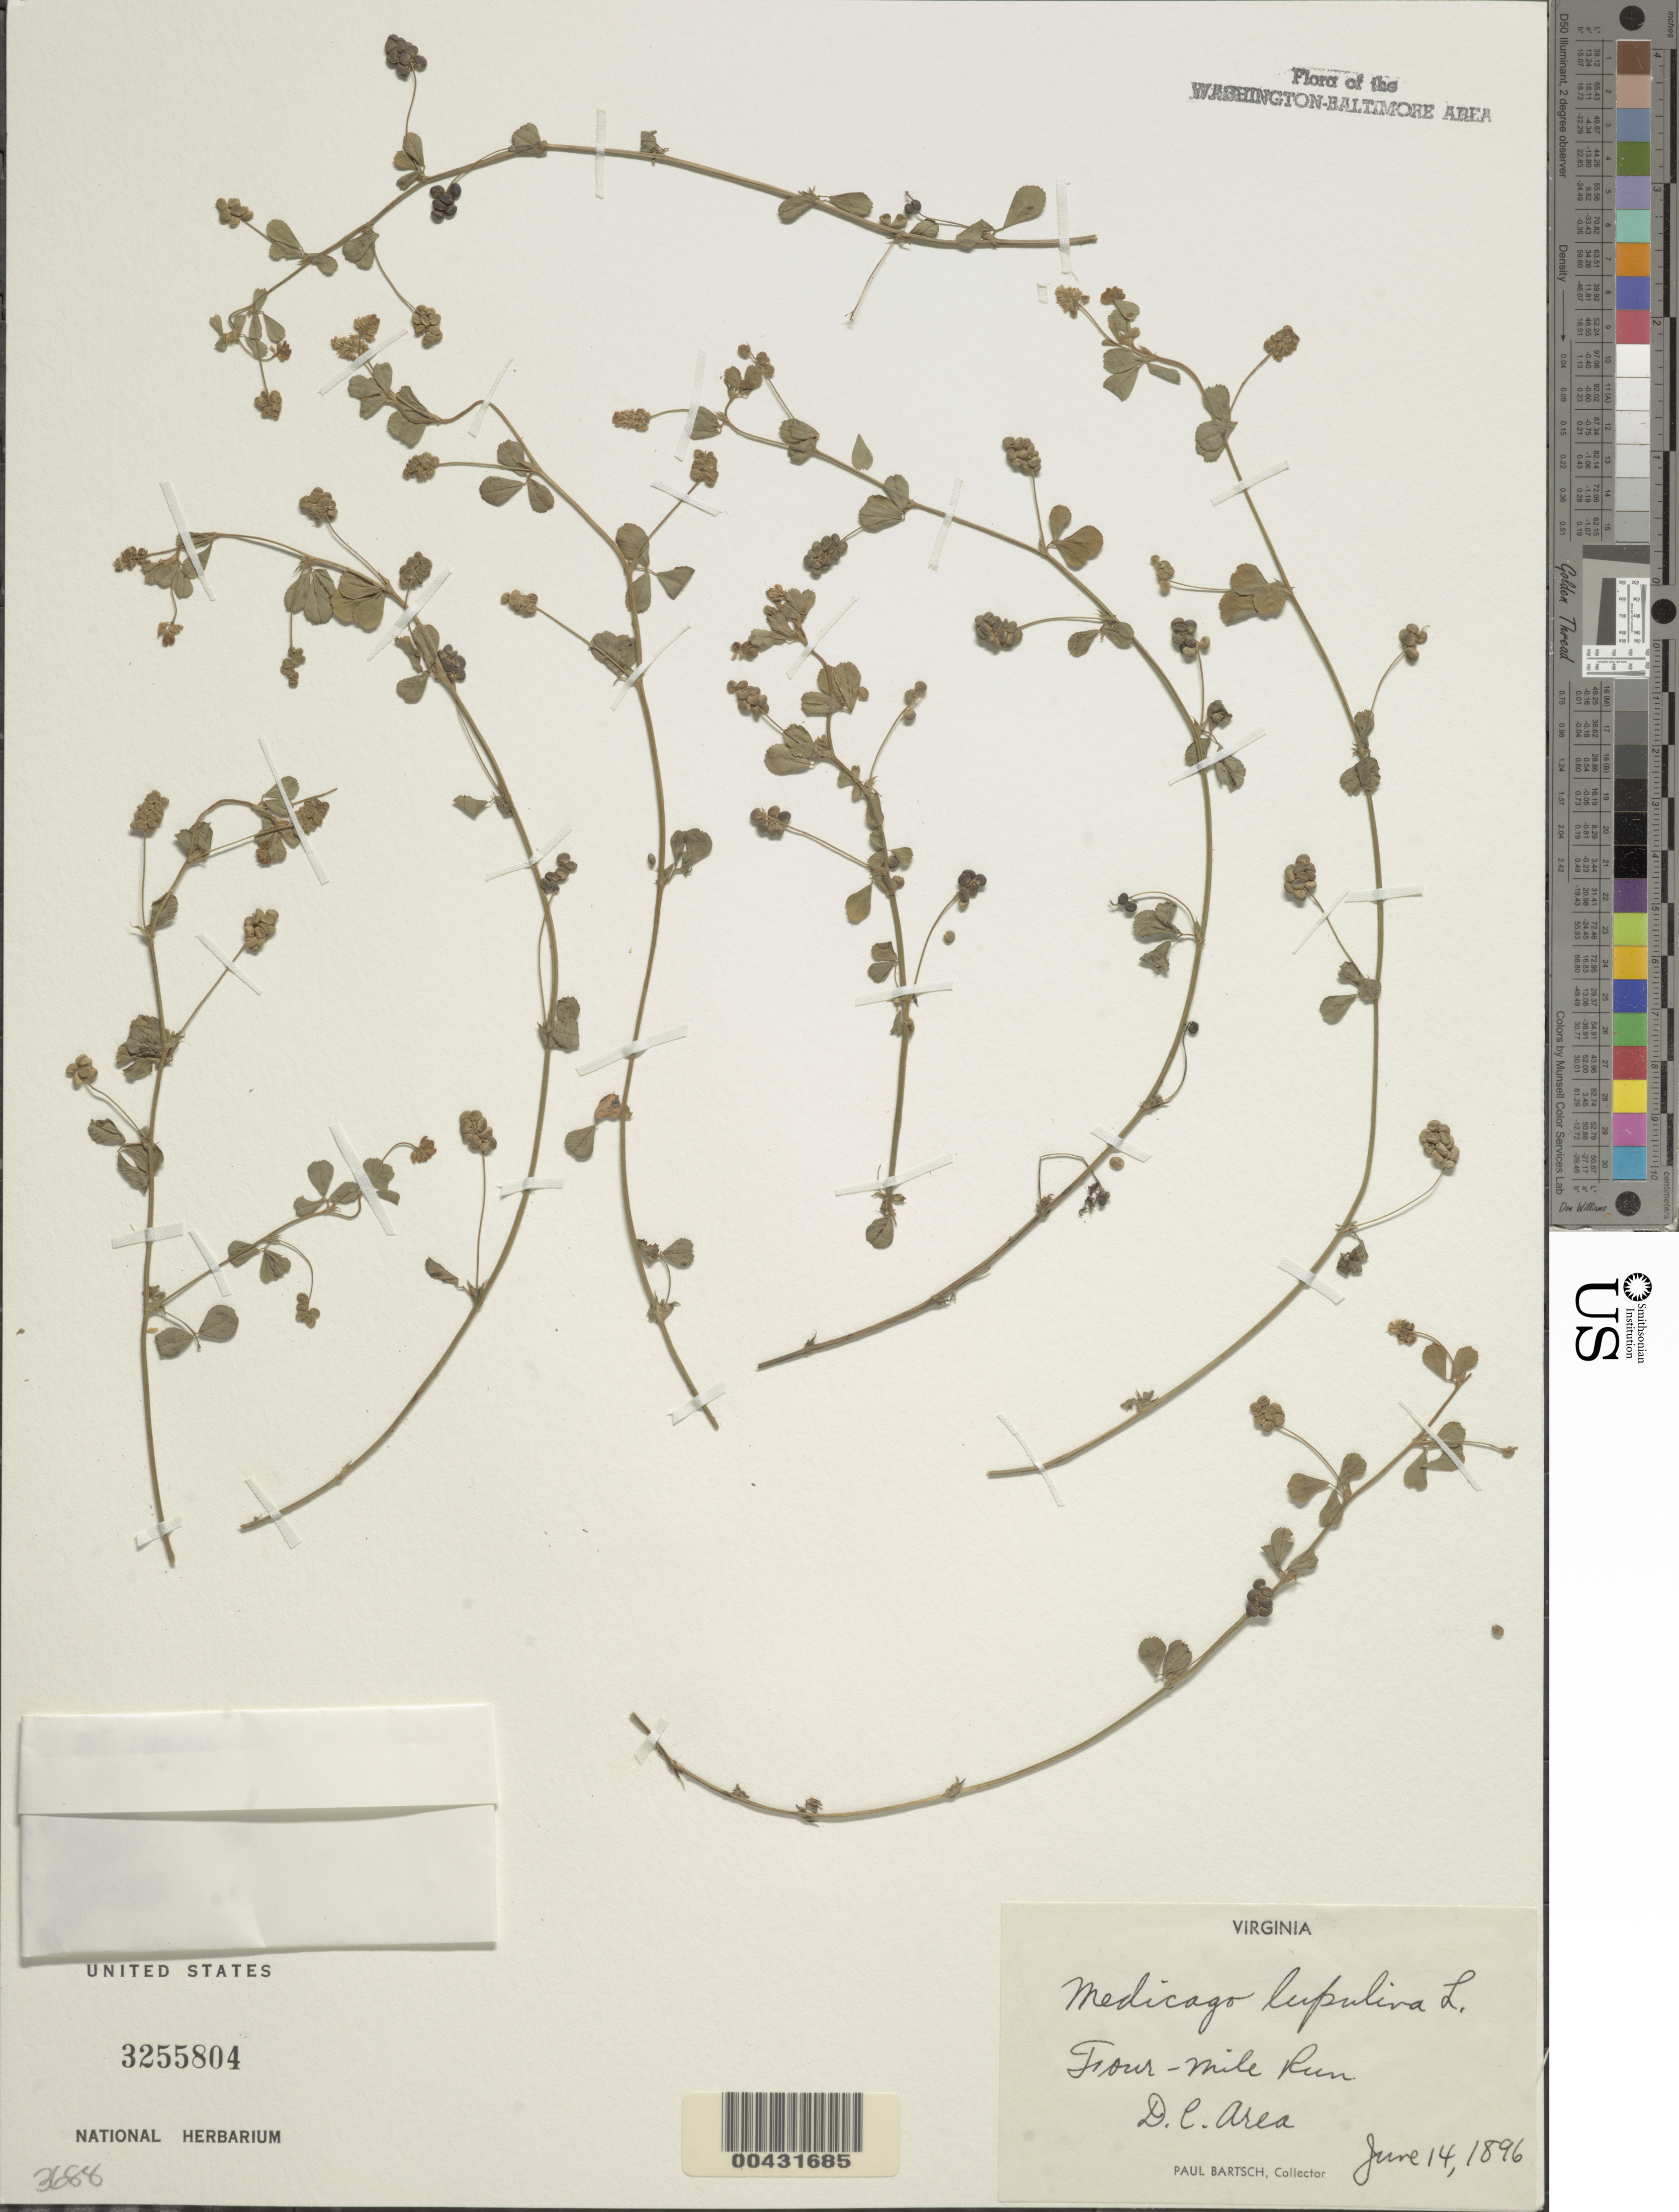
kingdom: Plantae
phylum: Tracheophyta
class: Magnoliopsida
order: Fabales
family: Fabaceae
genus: Medicago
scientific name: Medicago lupulina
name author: L.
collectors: P. Bartsch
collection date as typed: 14 Jun 1896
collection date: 1896-06-14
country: United States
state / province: Virginia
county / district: Arlington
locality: Four Mile Run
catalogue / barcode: US 3255804